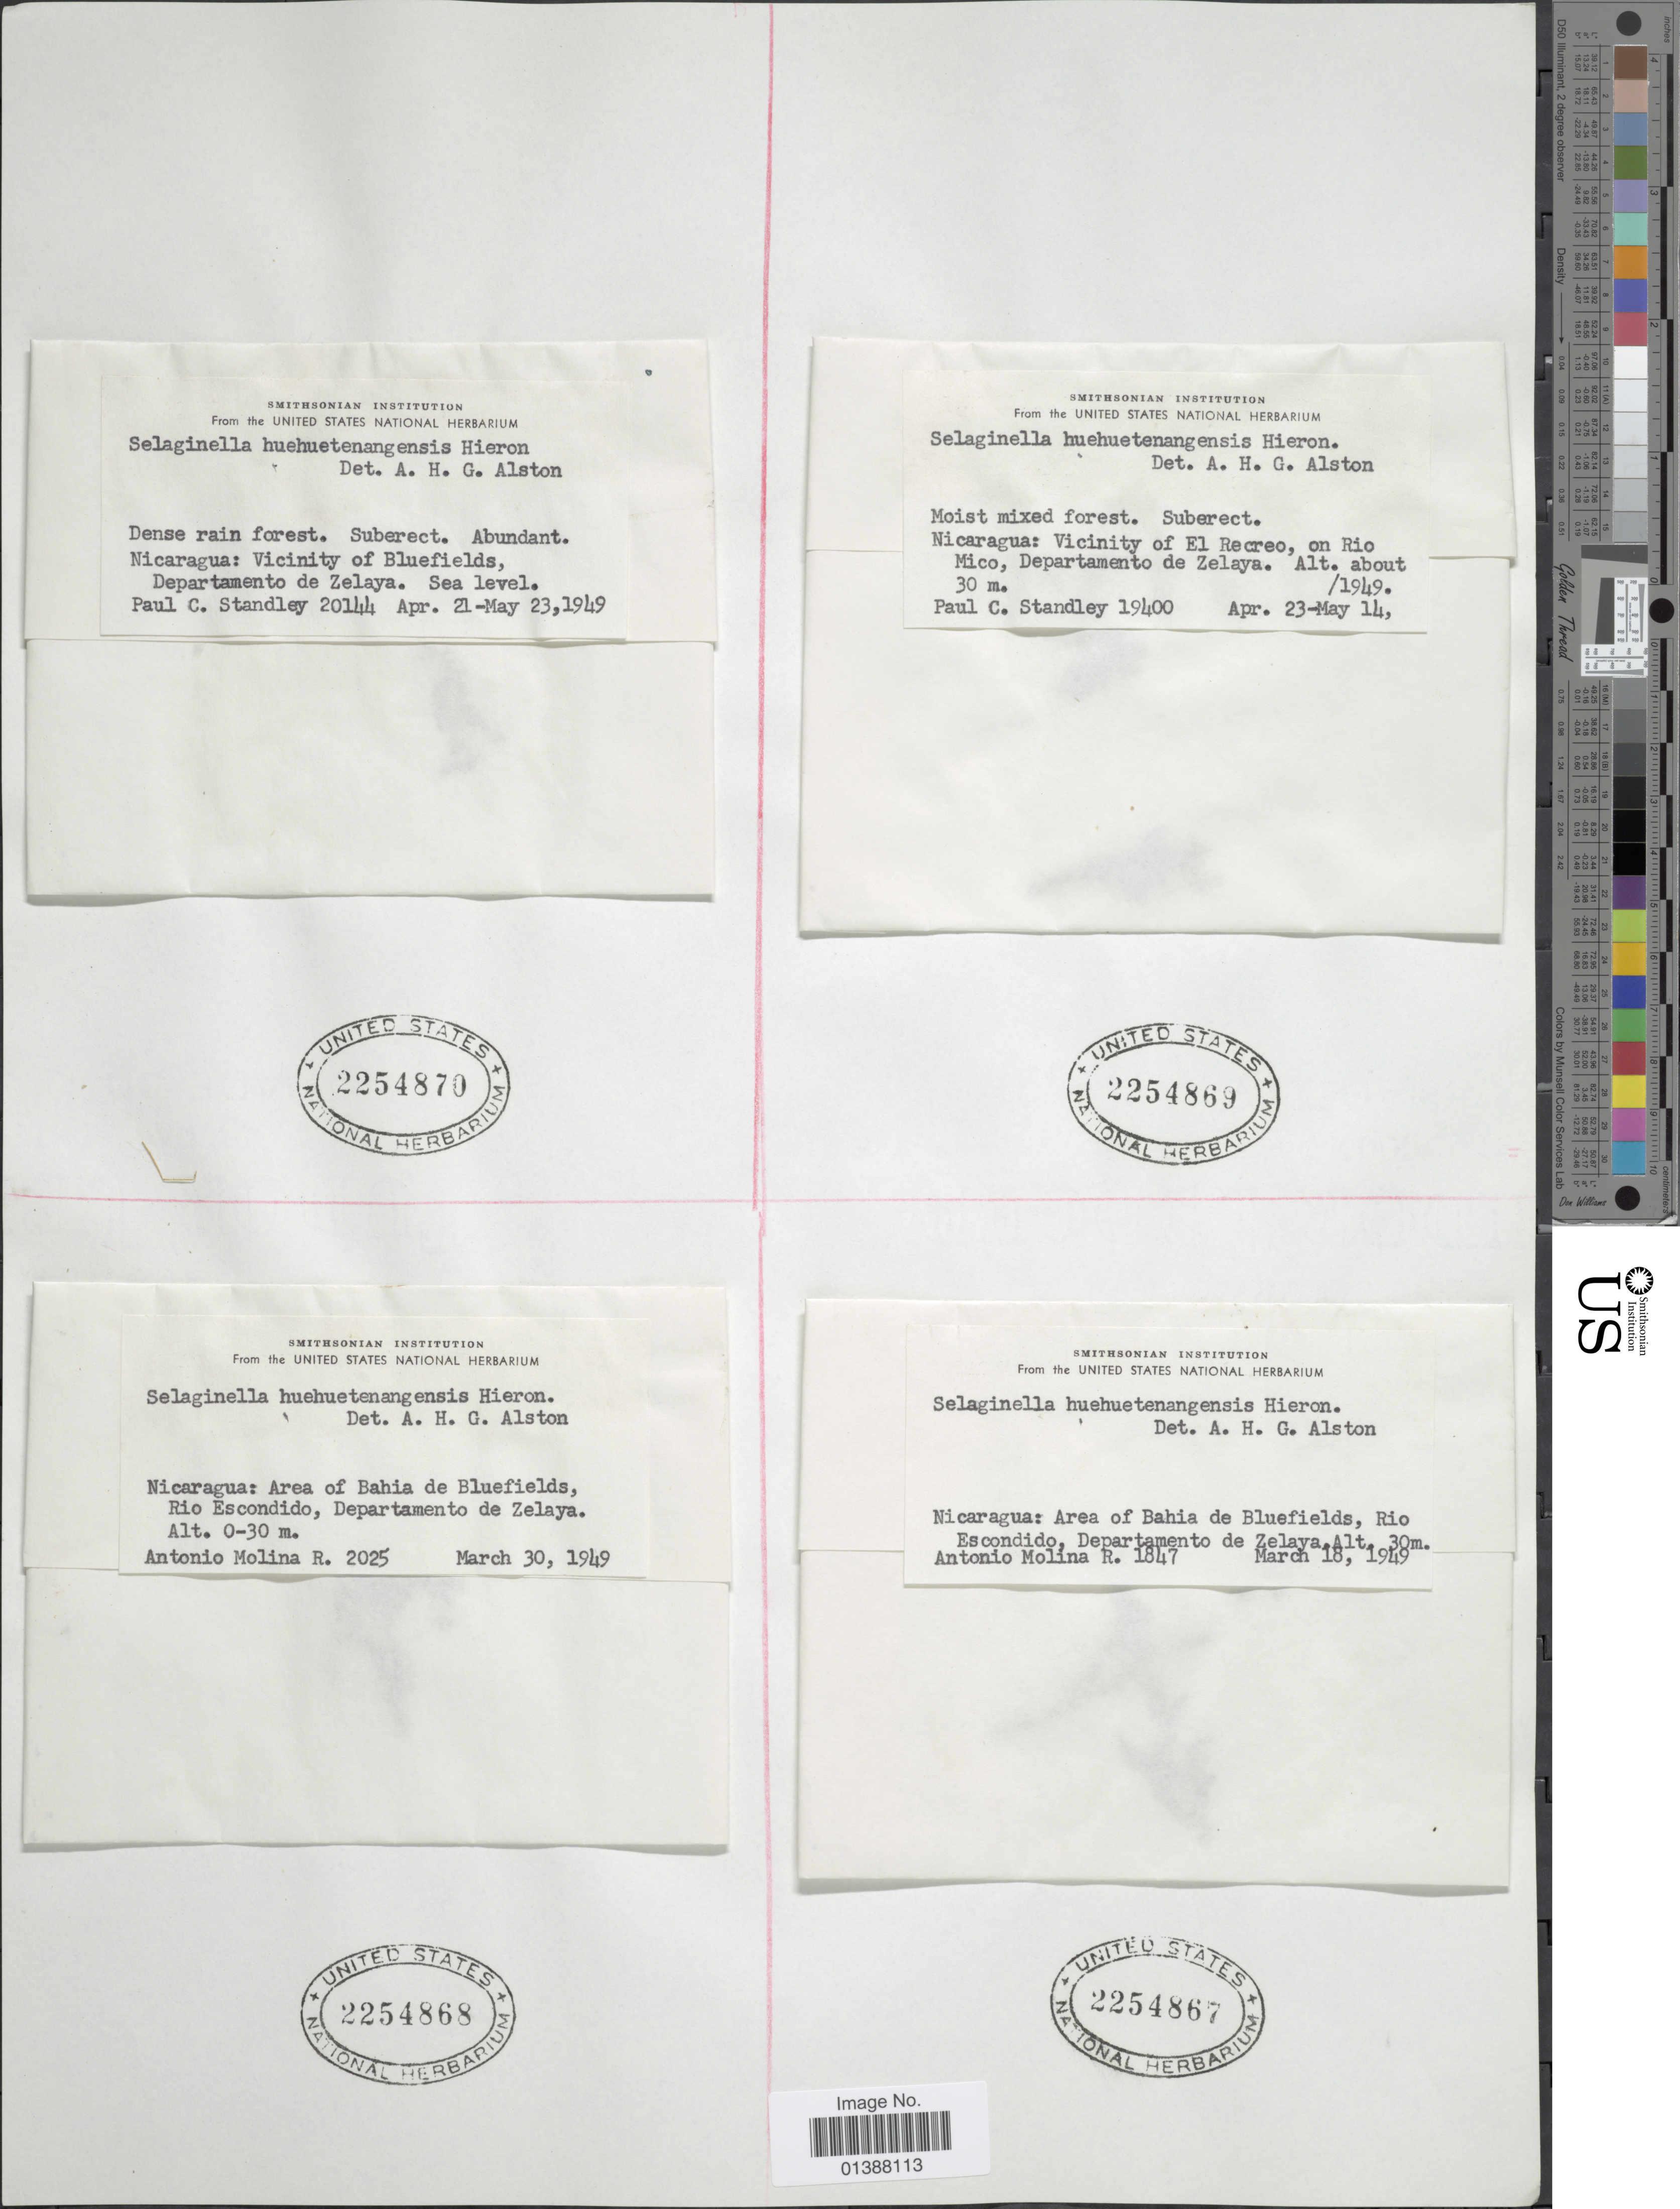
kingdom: Plantae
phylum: Tracheophyta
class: Lycopodiopsida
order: Selaginellales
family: Selaginellaceae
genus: Selaginella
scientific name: Selaginella huehuetenangensis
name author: Hieron.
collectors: P. C. Standley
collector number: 20144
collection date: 1949-04-21/1949-05-23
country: Nicaragua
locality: Vicinity of Bluefields, Departamento de Zelaya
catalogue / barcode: US 2254870-3